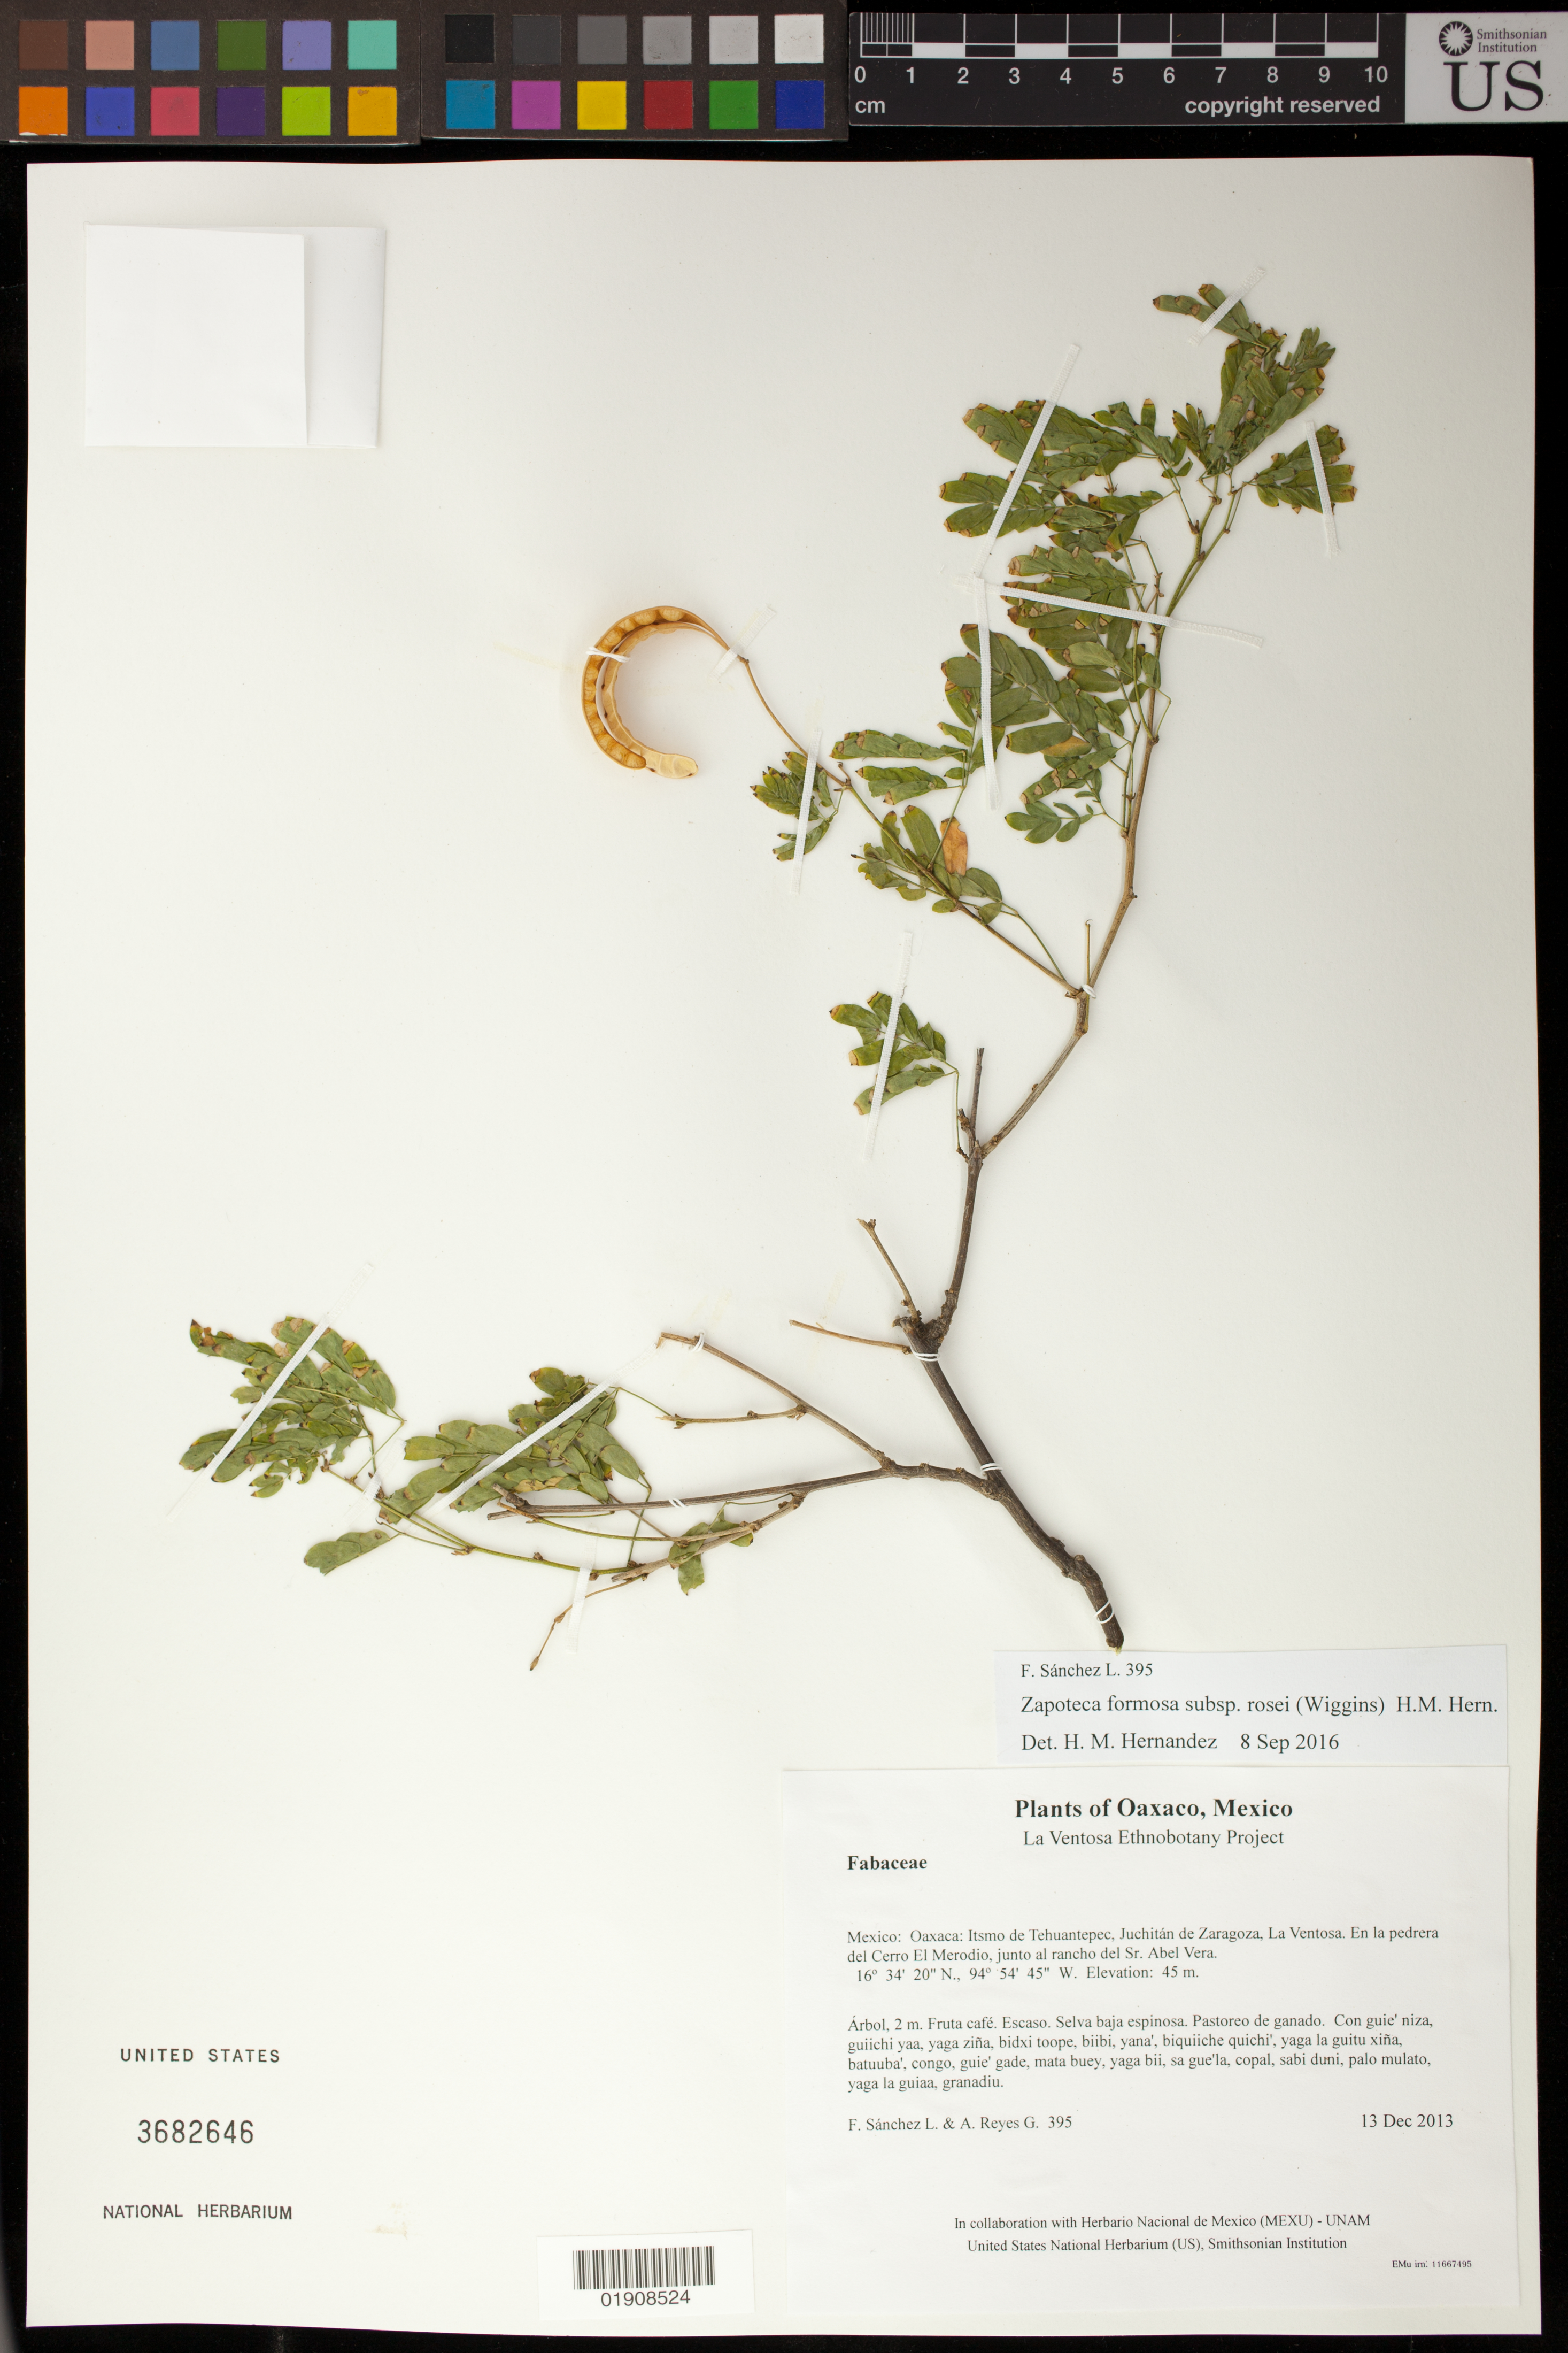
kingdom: Plantae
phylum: Tracheophyta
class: Magnoliopsida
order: Fabales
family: Fabaceae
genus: Zapoteca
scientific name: Zapoteca formosa subsp. rosei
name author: (Wiggins) H.M. Hern.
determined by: Hernandez, H. M., (MO), Missouri Botanical Garden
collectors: F. Sánchez L. & A. Reyes G.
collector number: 395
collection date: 2013-12-13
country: Mexico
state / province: Oaxaca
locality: Itsmo de Tehuantepec, Juchitán de Zaragoza, La Ventosa. En la pedrera del Cerro El Merodio, junto al rancho del Sr. Abel Vera.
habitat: Selva baja espinosa. Pastoreo de ganado.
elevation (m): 45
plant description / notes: JEBOT, MEXU, SIPI; Yaga. 2 m. Cuaananaxhi namuu. Huaxie'.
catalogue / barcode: US 3682646